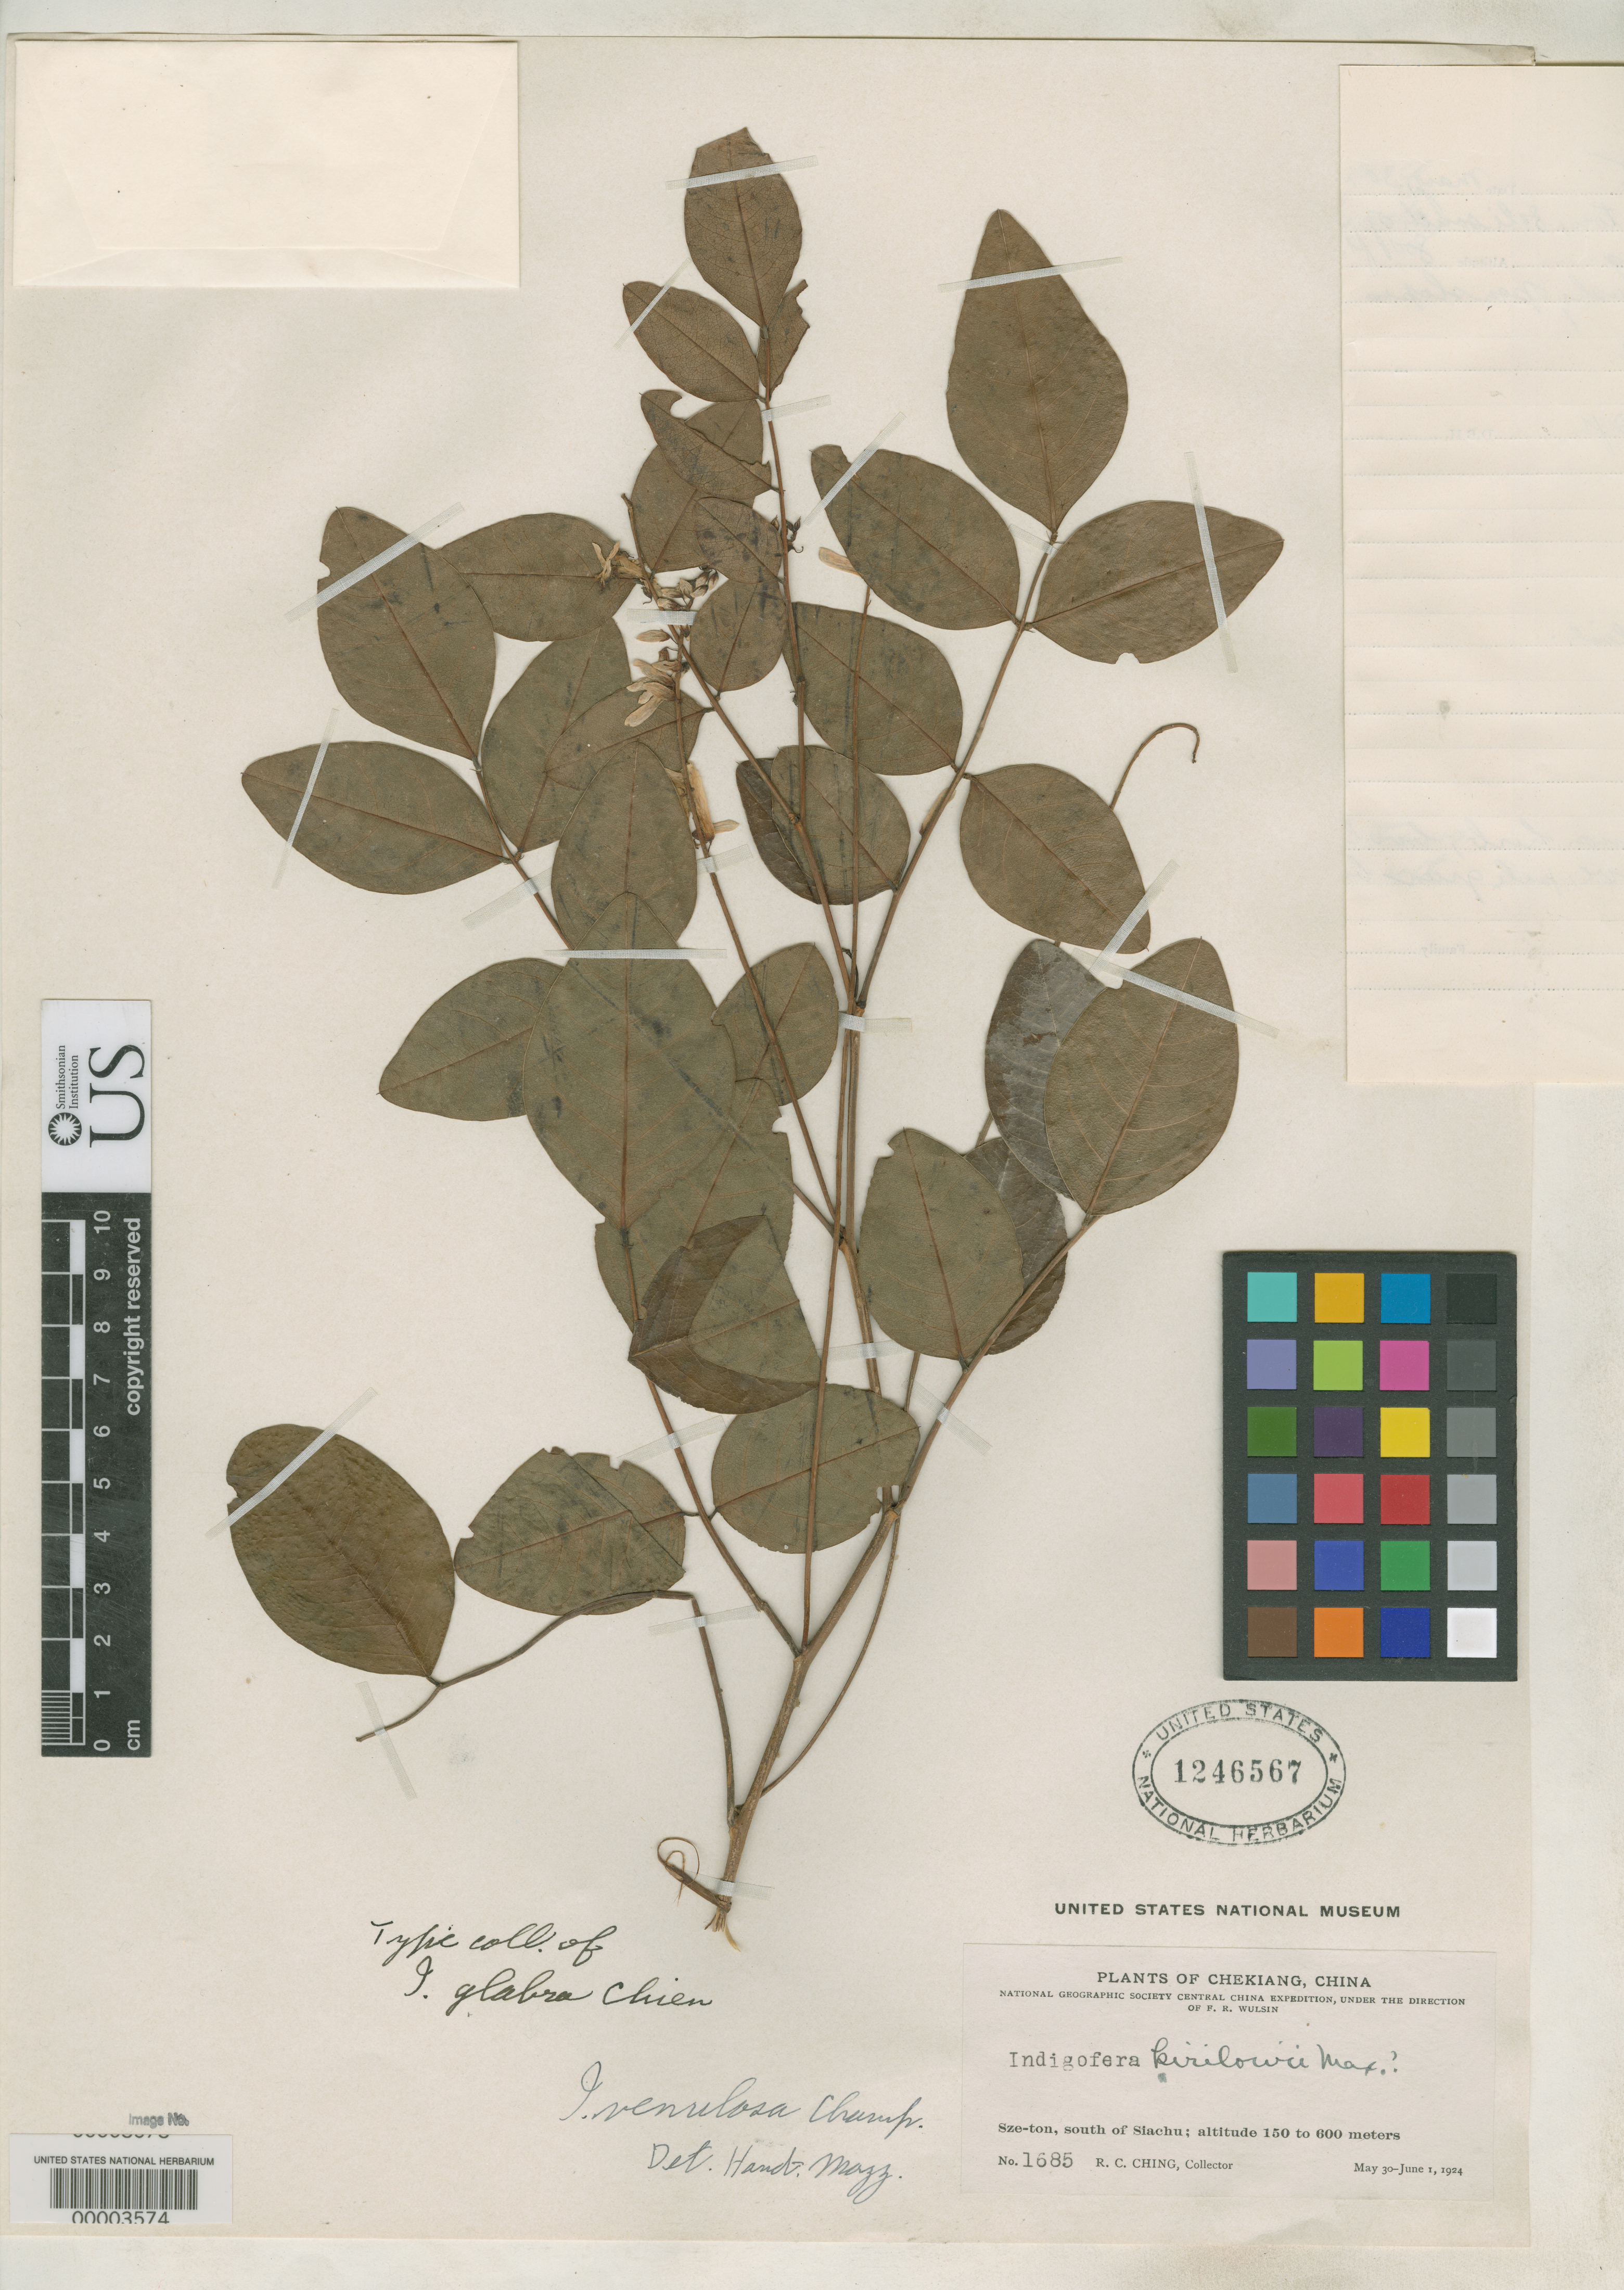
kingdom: Plantae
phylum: Tracheophyta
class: Magnoliopsida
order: Fabales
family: Fabaceae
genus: Indigofera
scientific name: Indigofera glabra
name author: S.S. Chien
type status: Type Collection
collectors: R. C. Ching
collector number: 1685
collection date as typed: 30 May 1924 to 01 Jun 1924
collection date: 1924-05-30/1924-06-01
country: China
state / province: Zhejiang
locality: Sze-toh, S of Siachu.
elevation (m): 150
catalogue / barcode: US 1246567